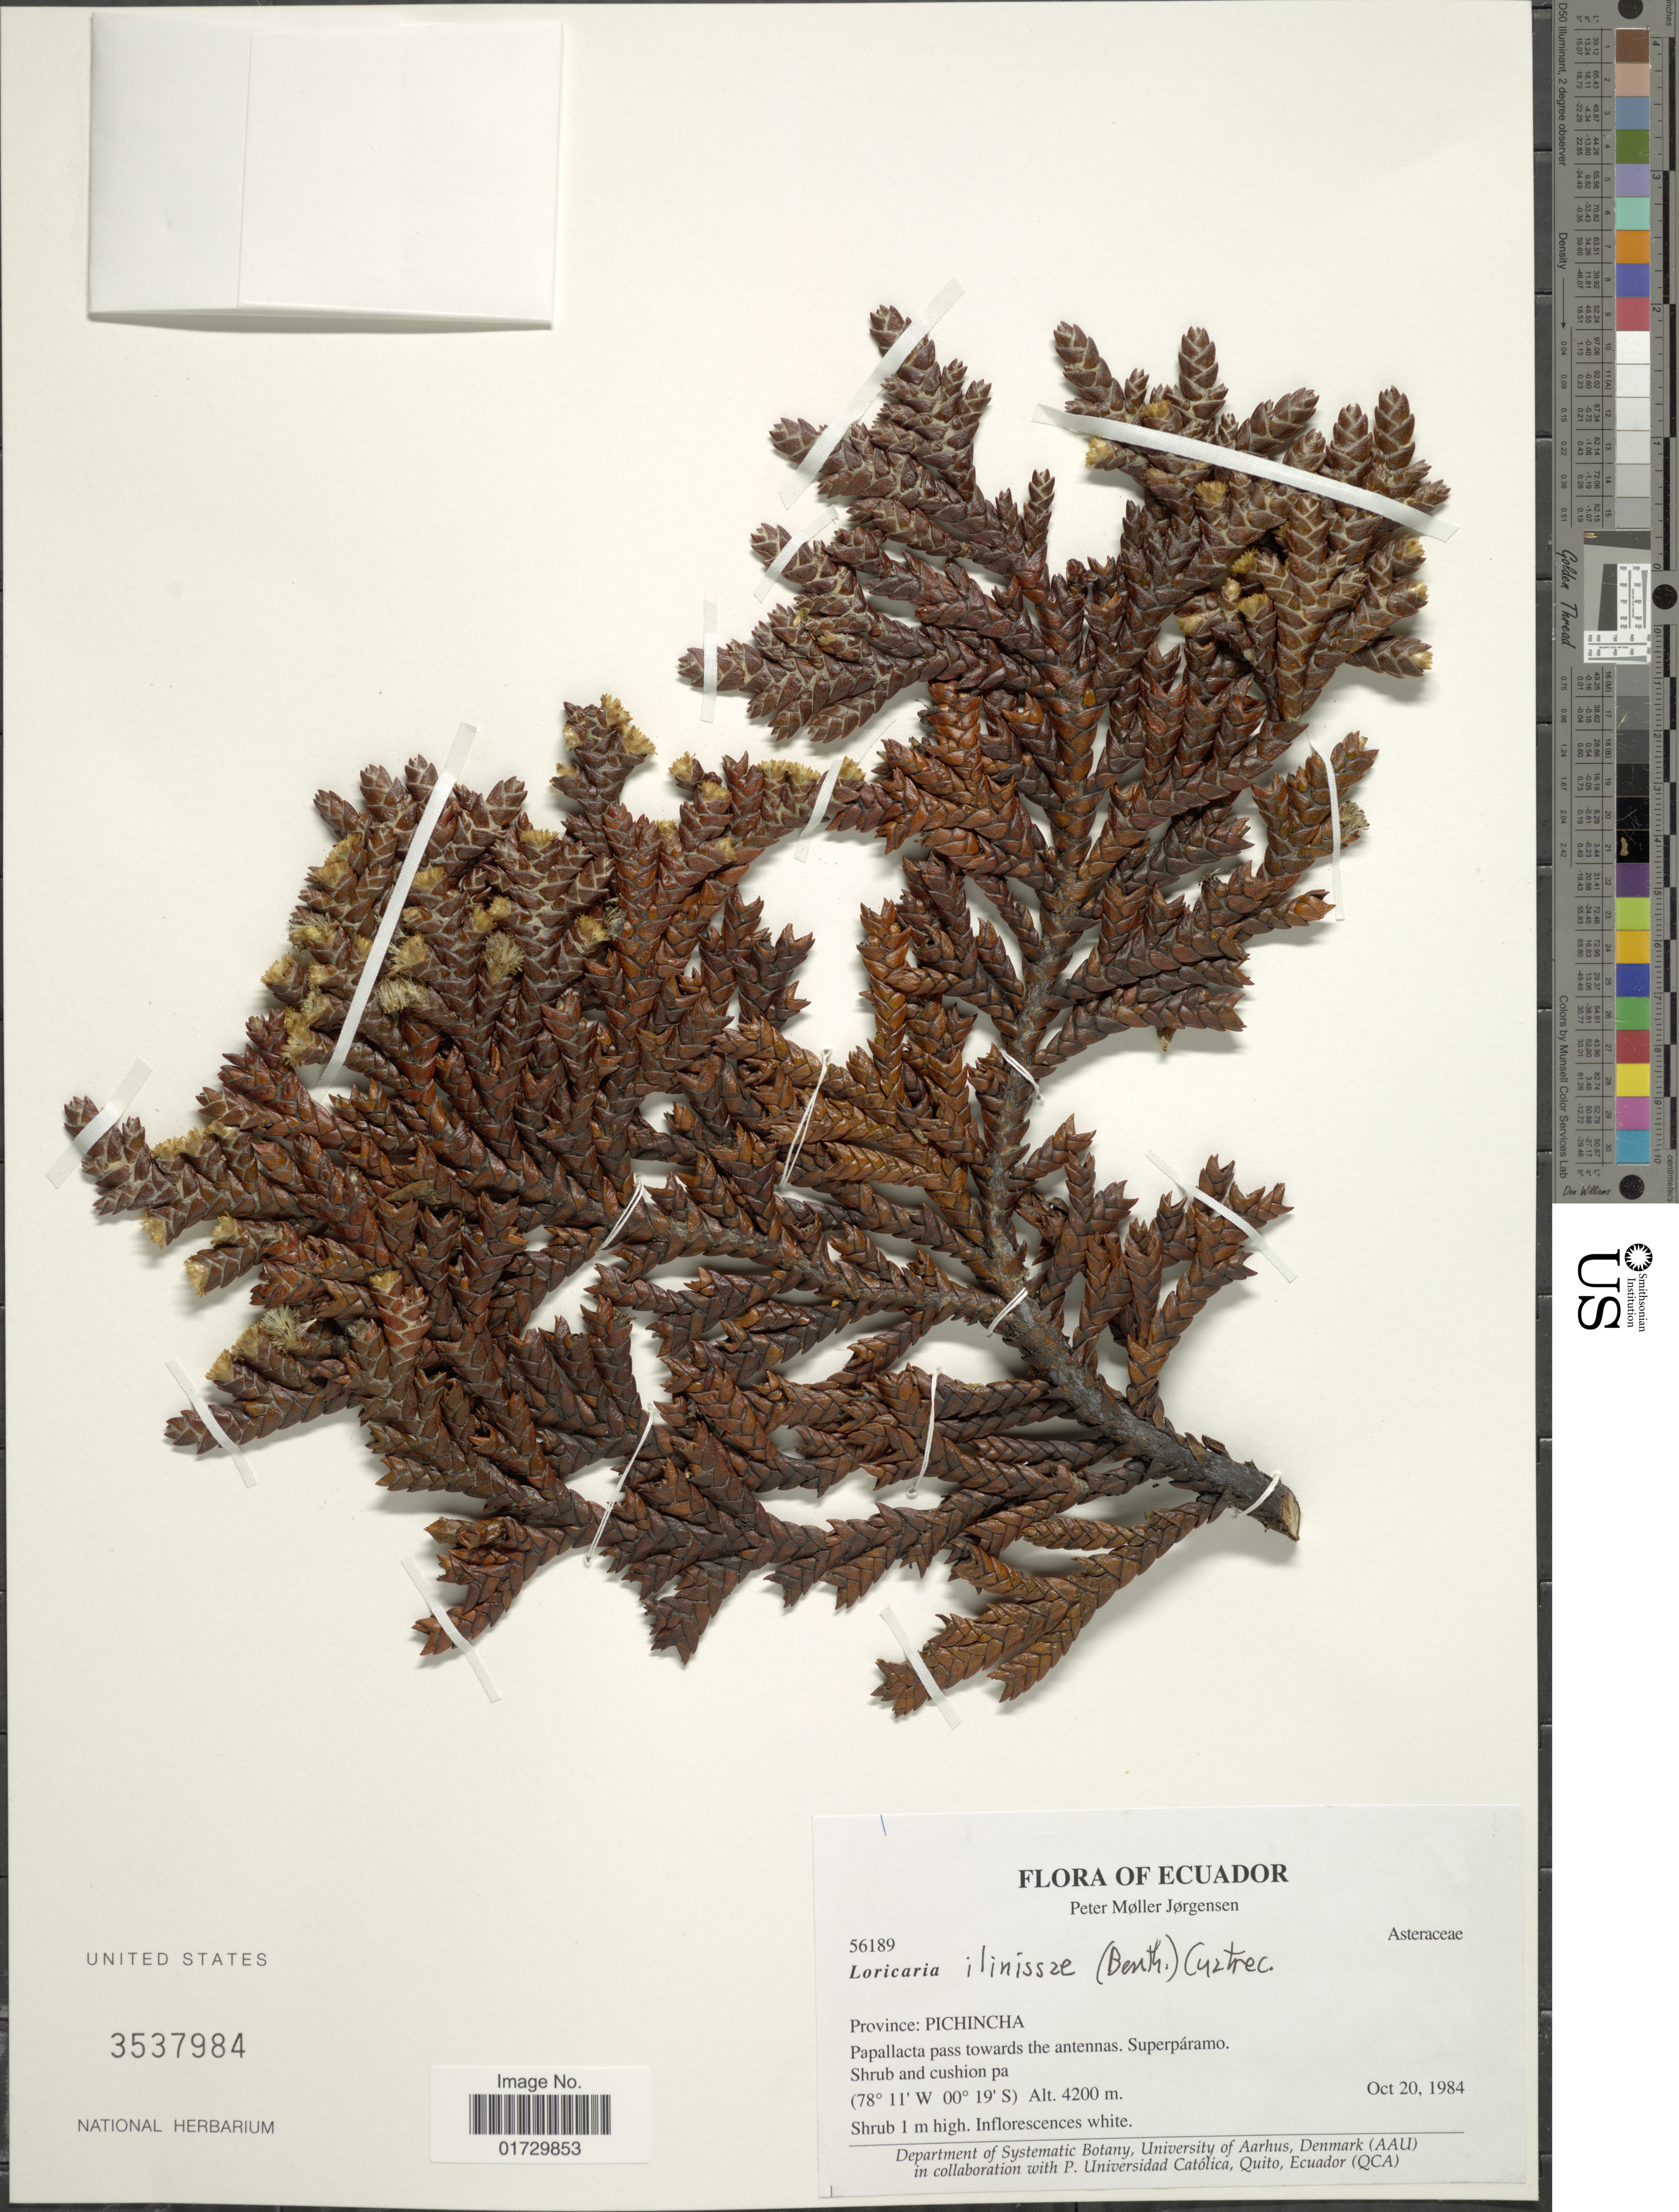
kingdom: Plantae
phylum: Tracheophyta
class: Magnoliopsida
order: Asterales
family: Asteraceae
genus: Loricaria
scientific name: Loricaria ilinissae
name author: (Benth.) Cuatrec.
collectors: P. M. Jørgensen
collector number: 56189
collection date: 1984-10-20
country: Ecuador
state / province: Pichincha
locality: Papallacta pass towards the antennas. Superparamo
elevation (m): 4200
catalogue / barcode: US 3537984